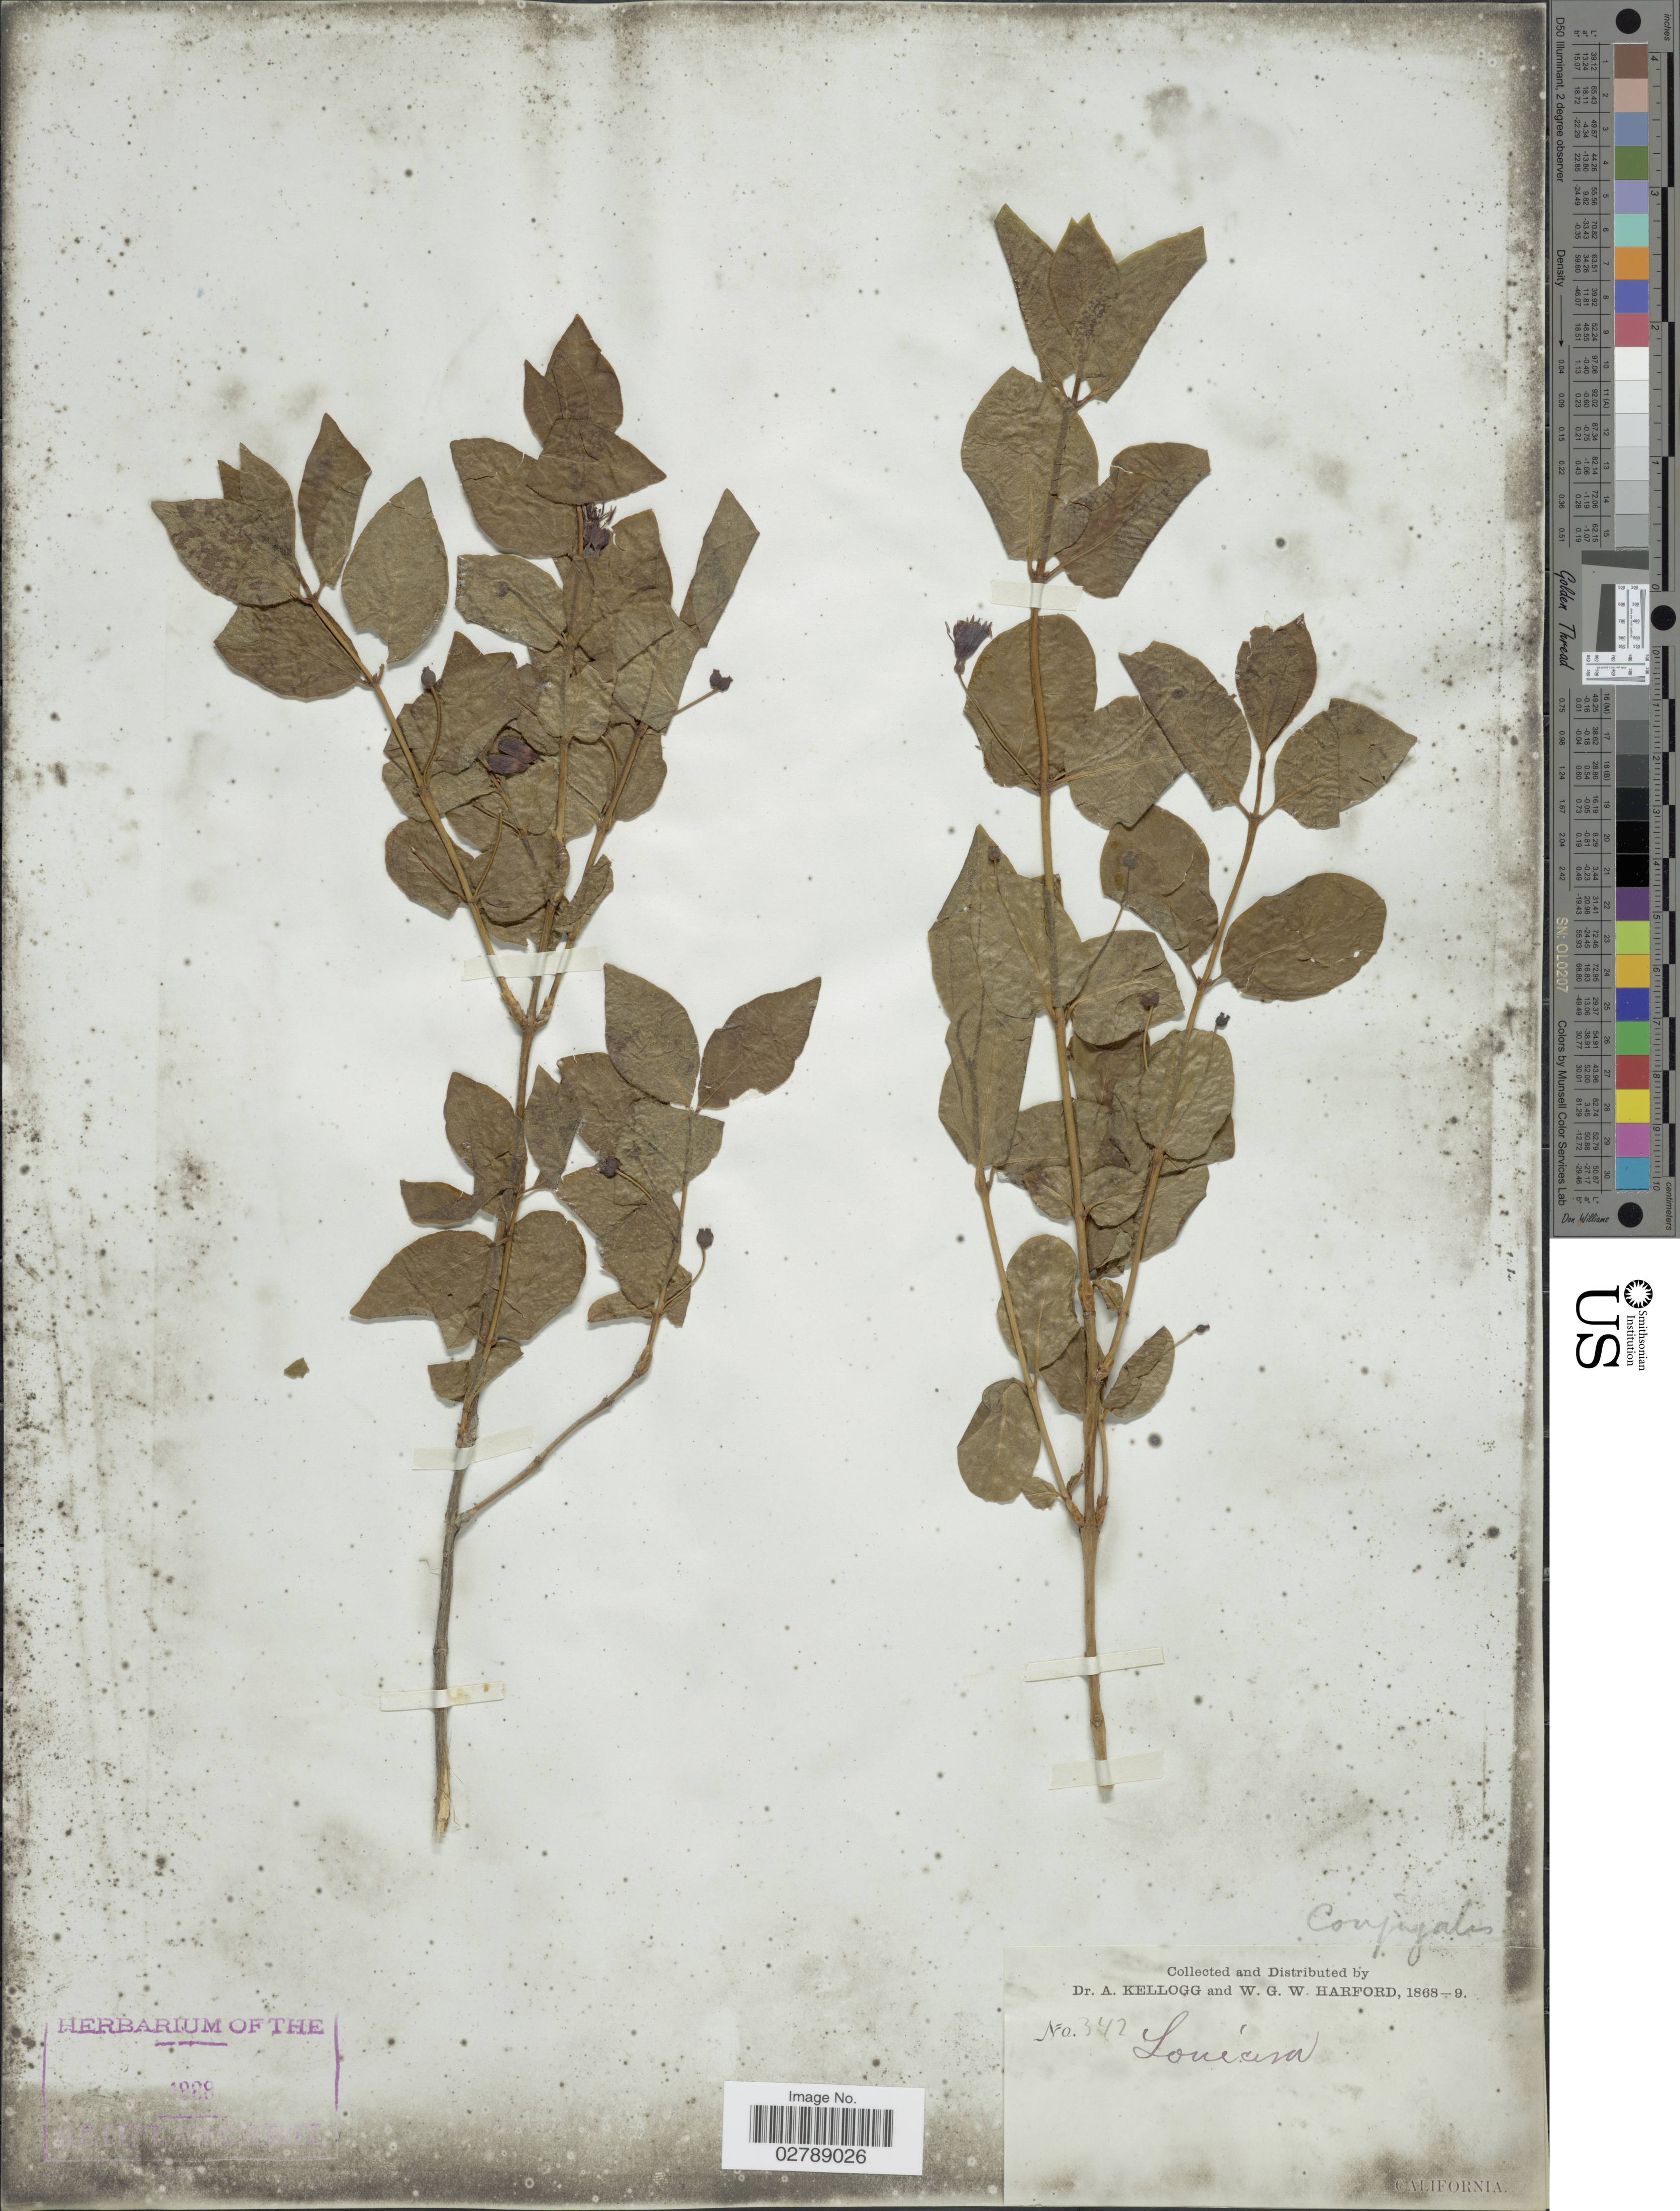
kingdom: Plantae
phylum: Tracheophyta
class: Magnoliopsida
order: Dipsacales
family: Caprifoliaceae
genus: Lonicera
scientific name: Lonicera conjugialis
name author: Kellogg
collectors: A. Kellogg & W. G. W. Harford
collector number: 342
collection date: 1868/1869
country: United States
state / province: California